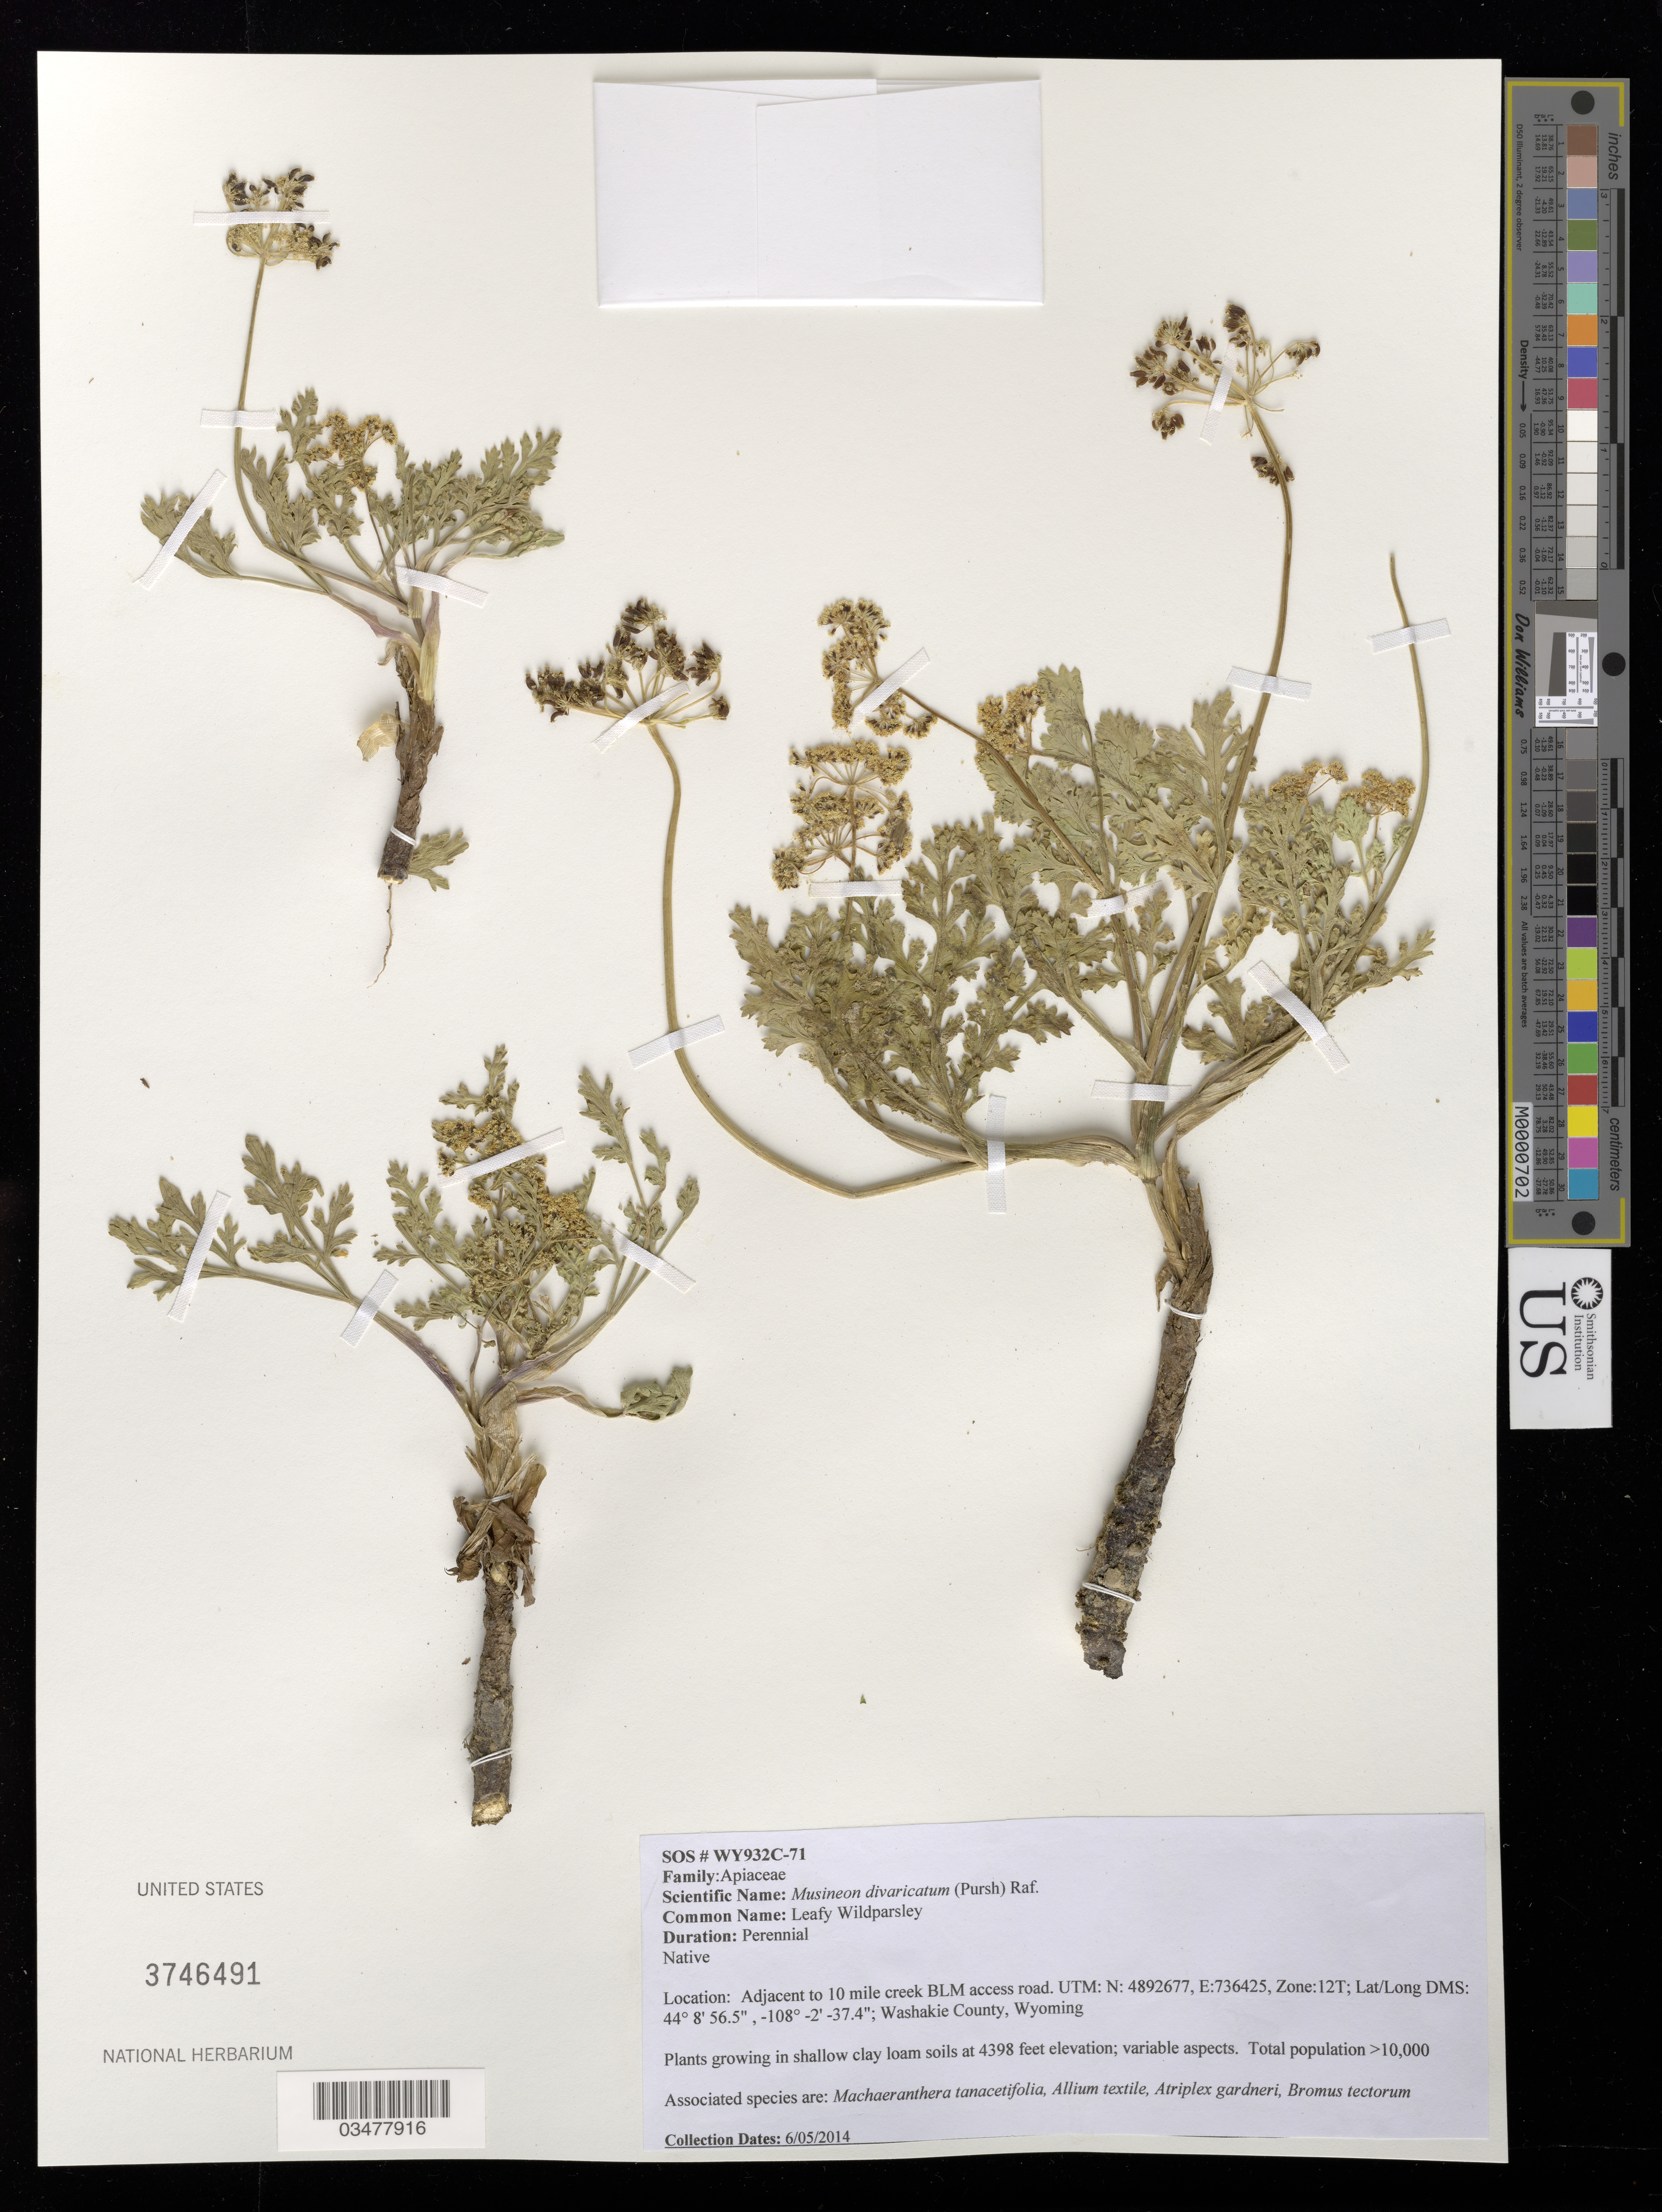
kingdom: Plantae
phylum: Tracheophyta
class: Magnoliopsida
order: Apiales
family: Apiaceae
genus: Musineon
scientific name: Musineon divaricatum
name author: (Pursh) Nutt.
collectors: L. King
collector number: WY932C-71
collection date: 2014-06-05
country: United States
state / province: Wyoming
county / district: Washakie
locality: Adjacent to 10 mile creek BLM access road.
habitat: Shallow clay loam soils.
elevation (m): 1341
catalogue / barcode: US 3746491